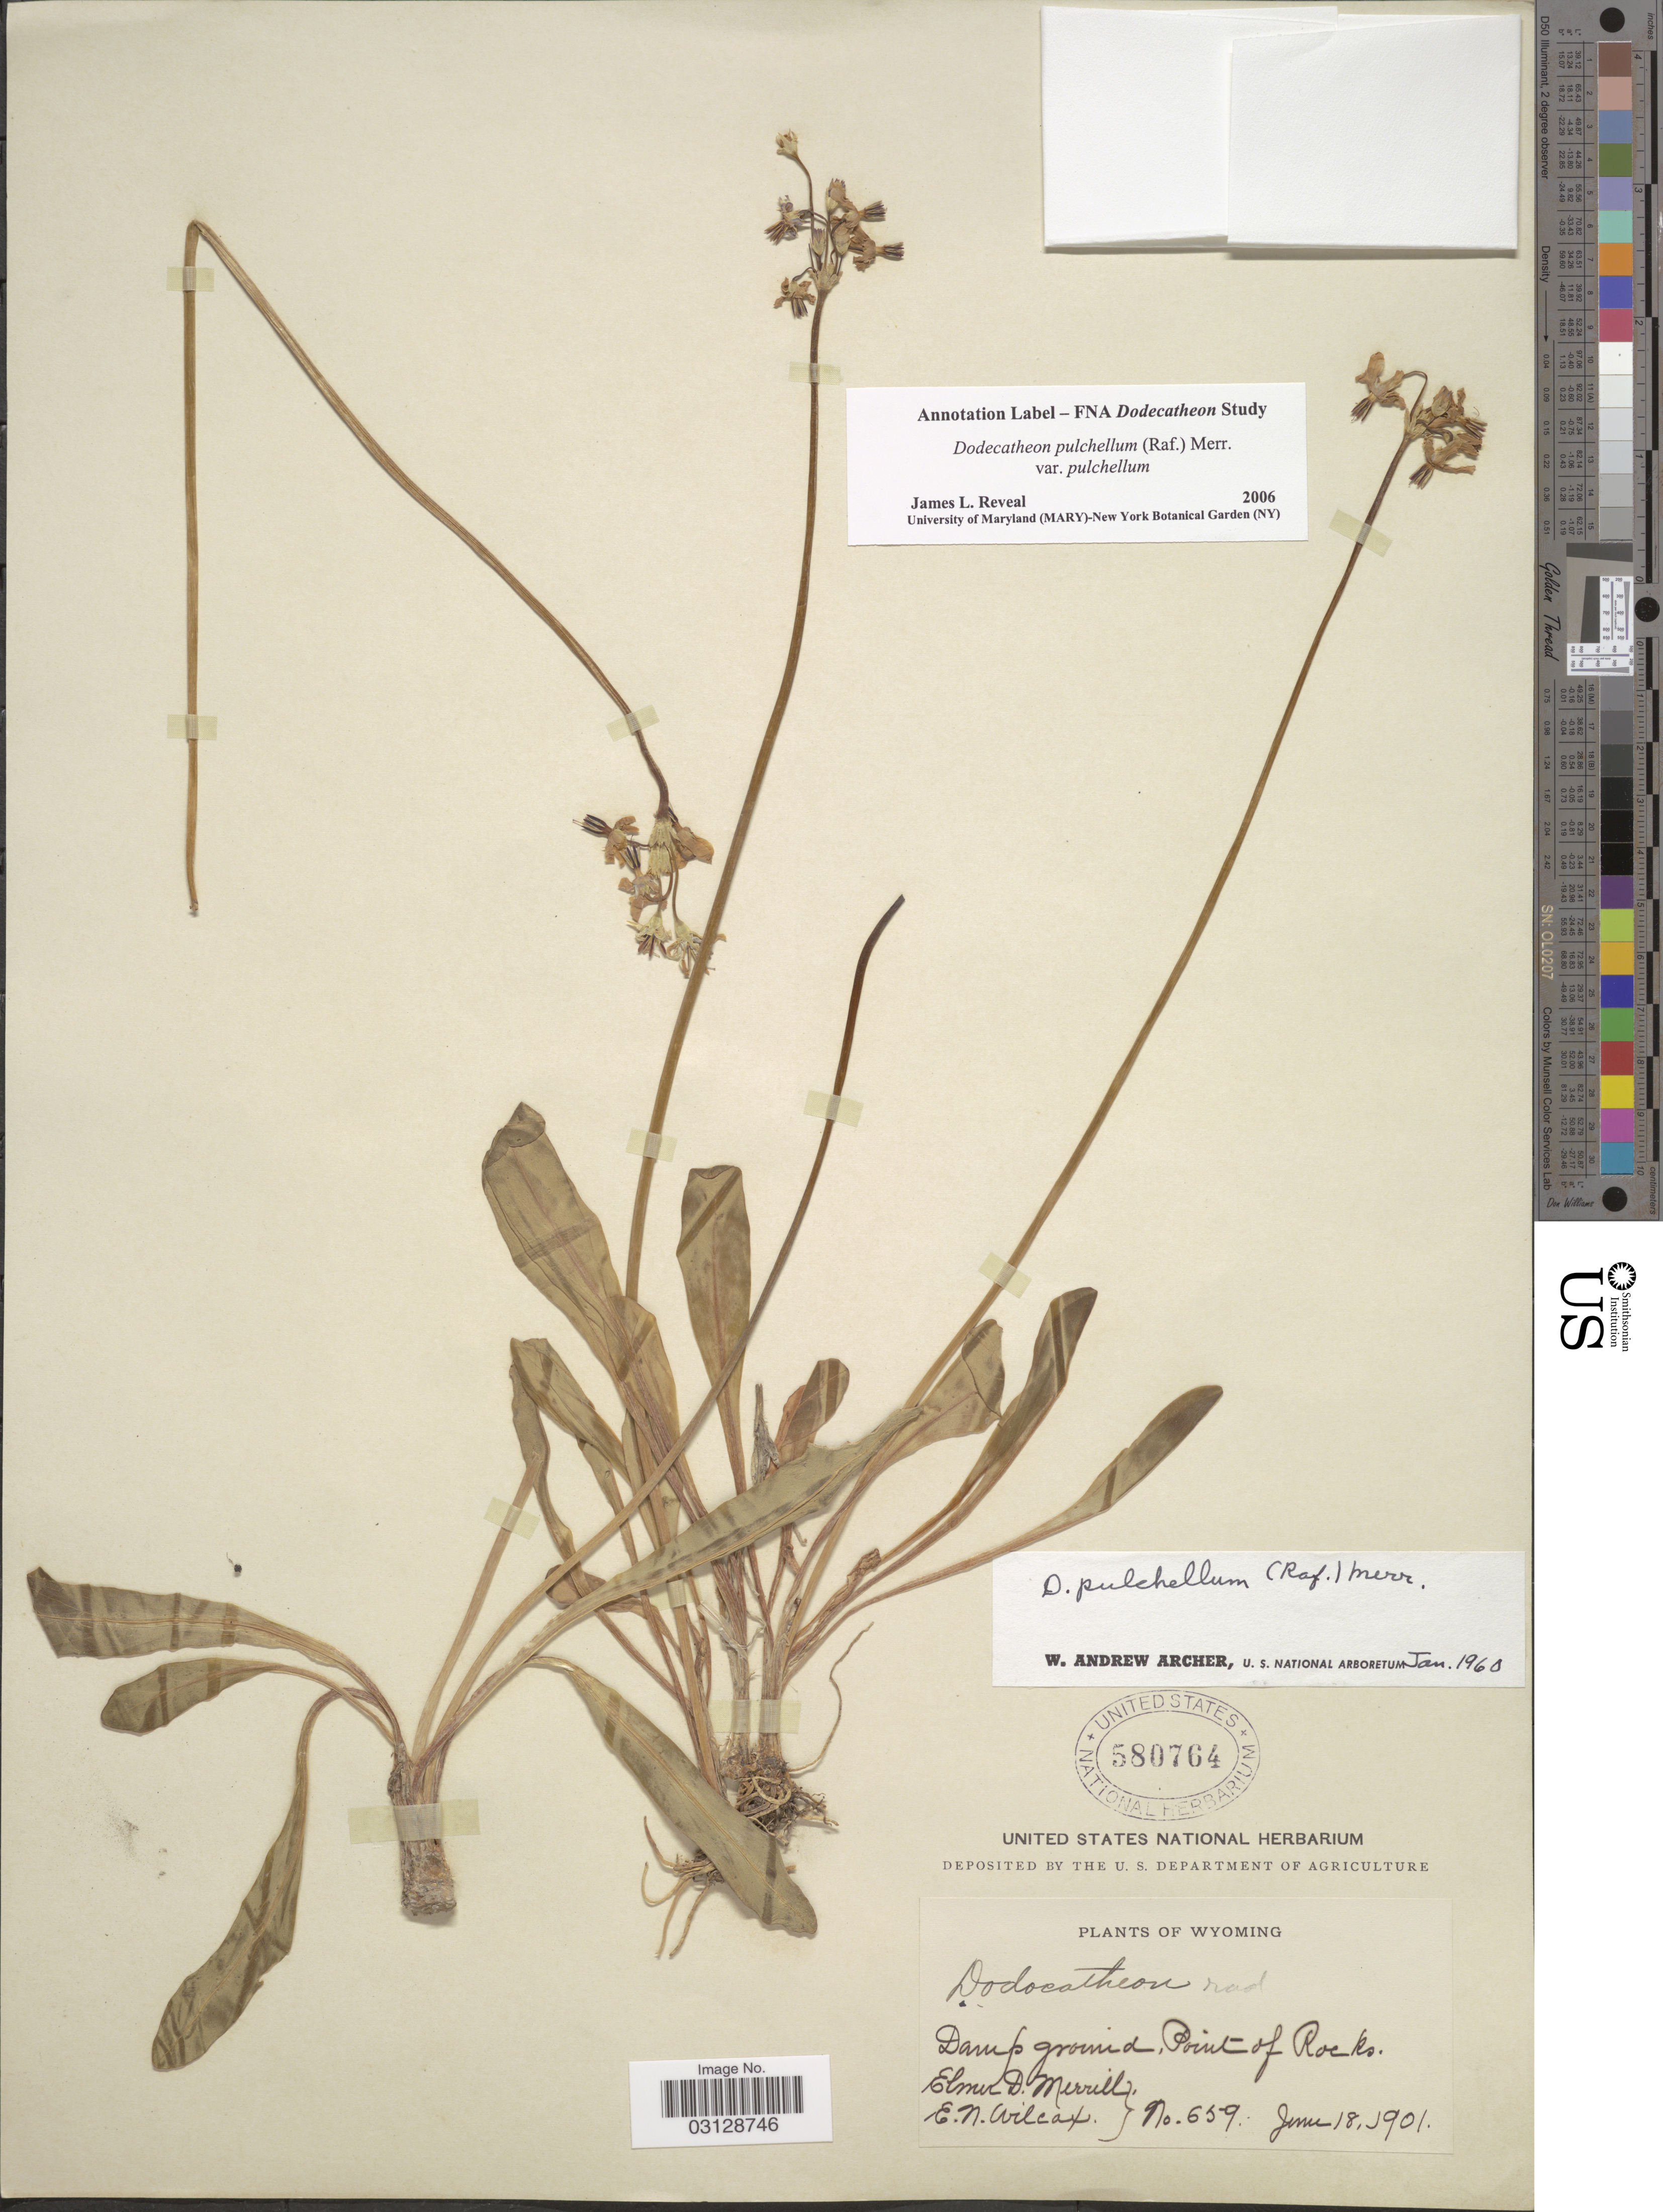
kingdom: Plantae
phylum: Tracheophyta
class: Magnoliopsida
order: Ericales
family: Primulaceae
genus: Dodecatheon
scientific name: Dodecatheon pulchellum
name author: (Raf.) Merr.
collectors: E. D. Merrill & E. Wilcox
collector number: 659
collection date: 1901-06-18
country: United States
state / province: Wyoming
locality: Damp ground, Point of Rocks.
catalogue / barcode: US 580764